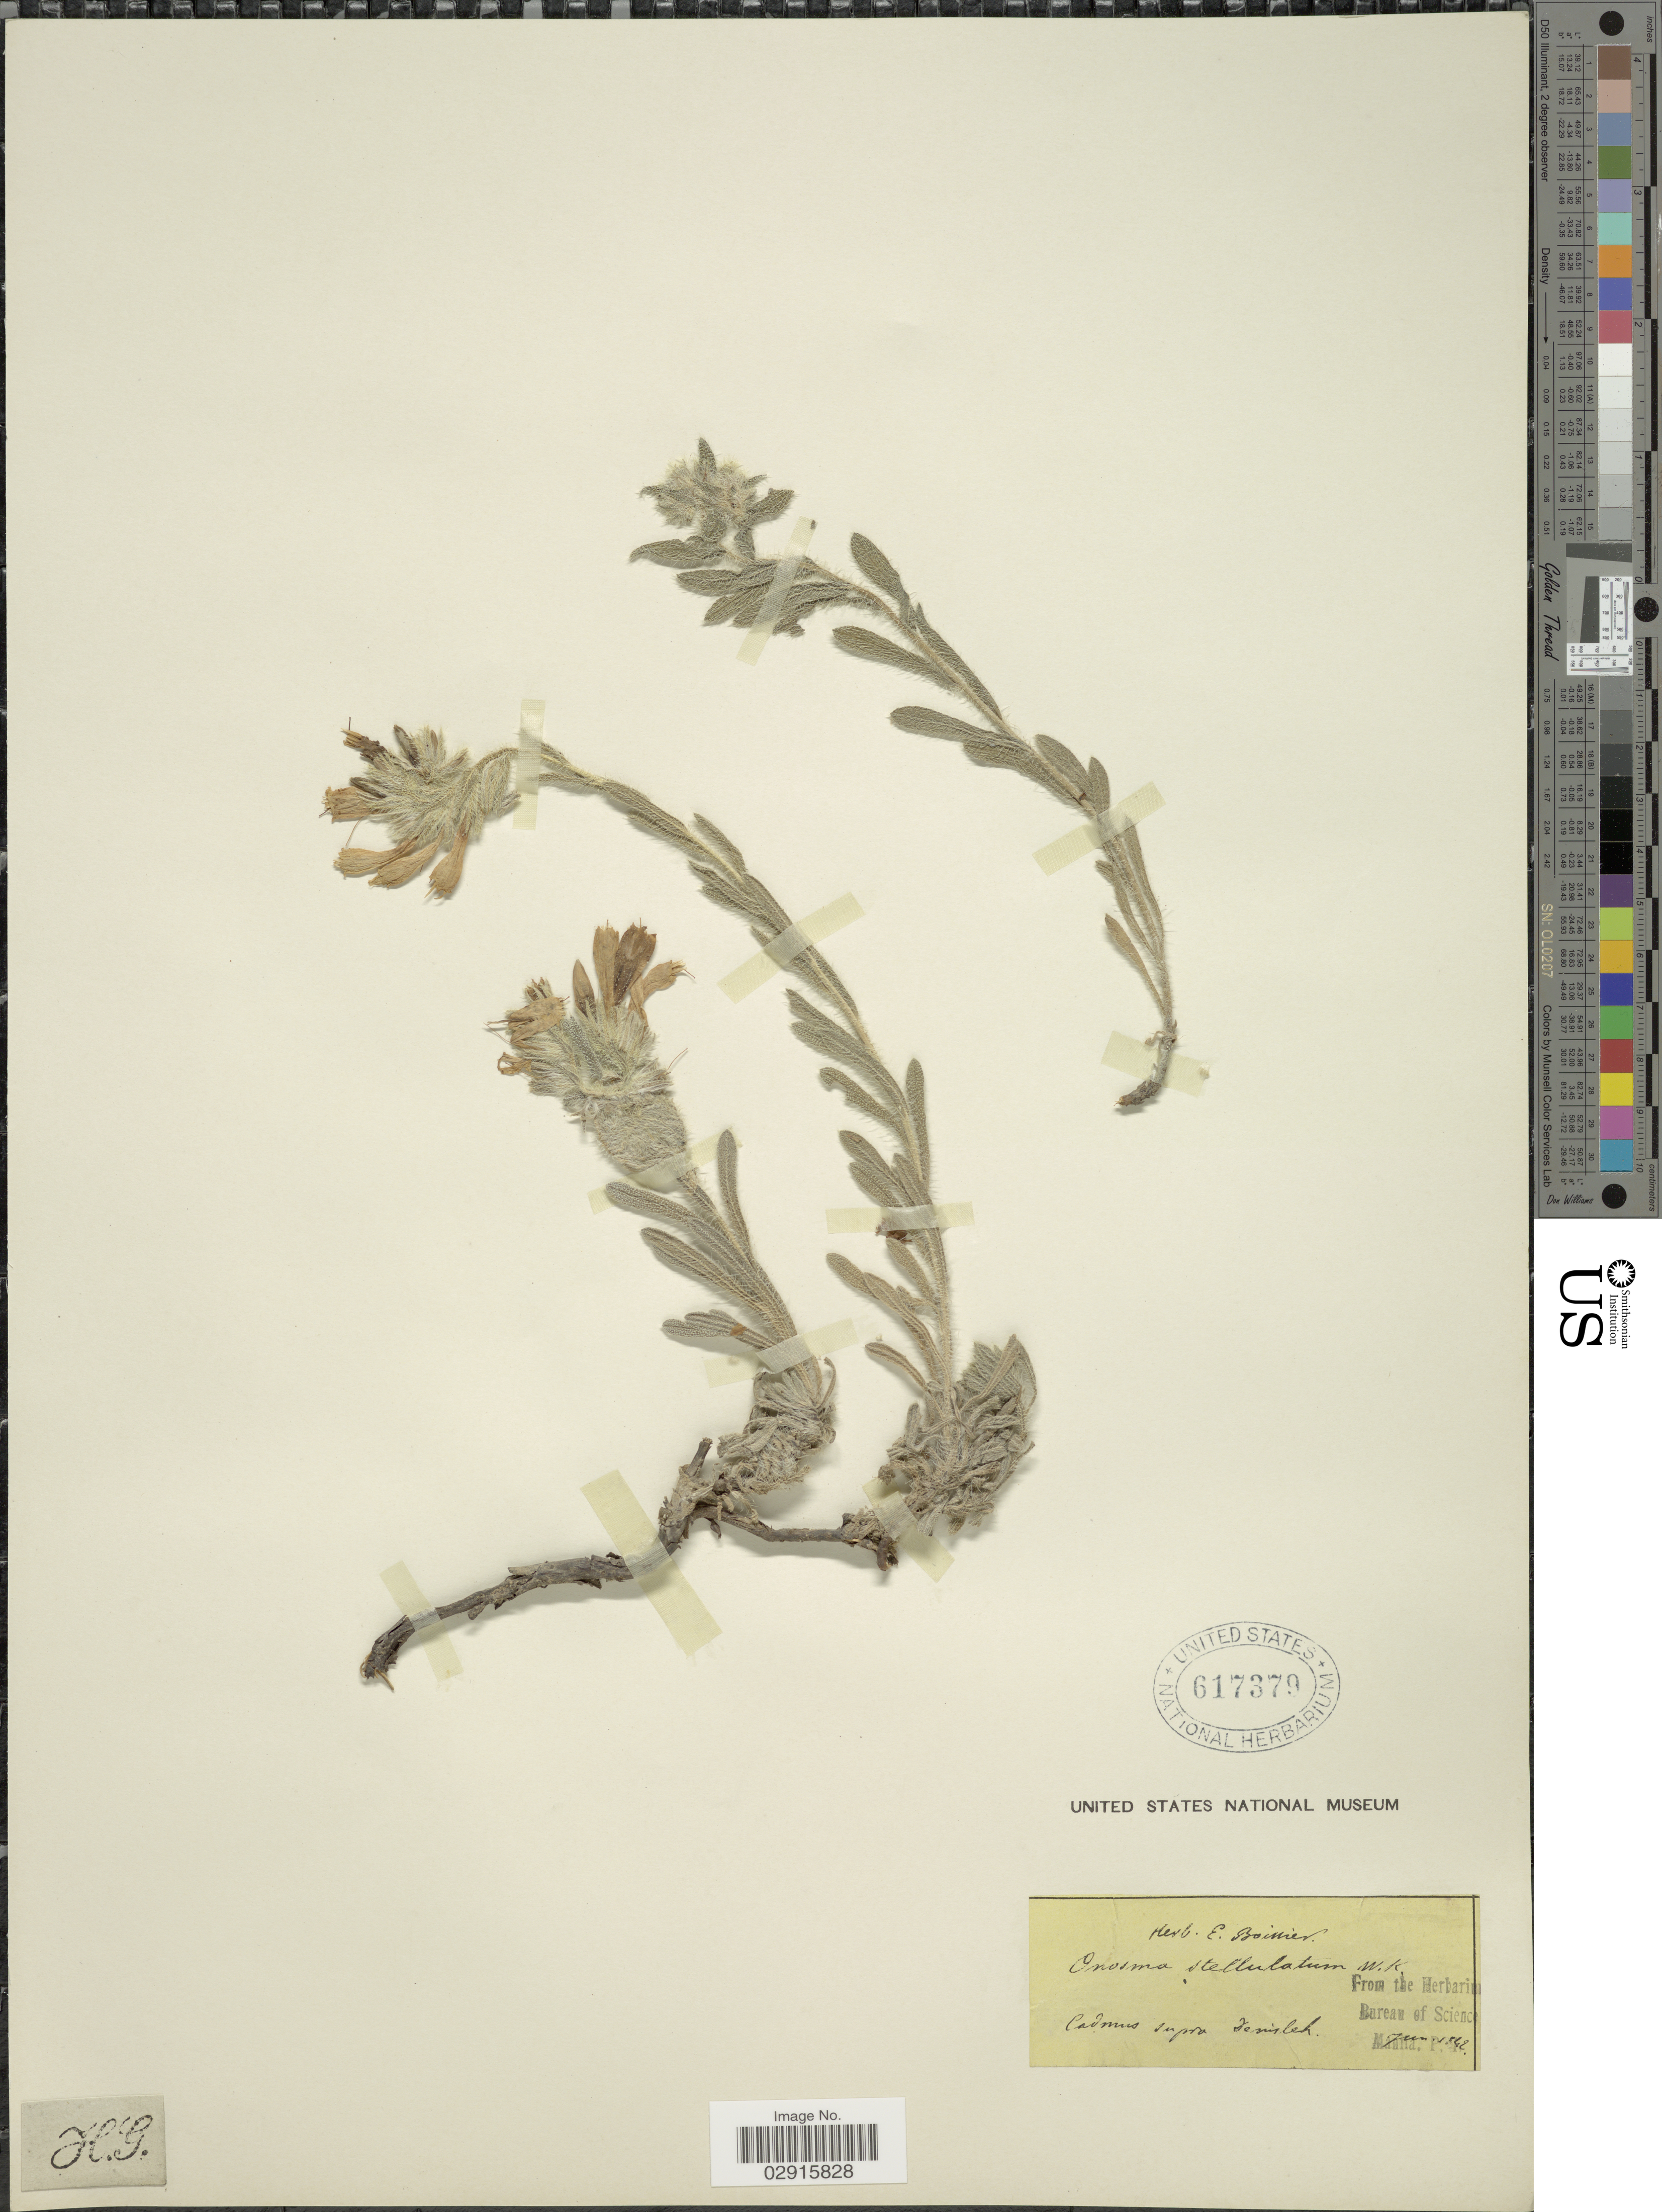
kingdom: Plantae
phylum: Tracheophyta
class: Magnoliopsida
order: Boraginales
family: Boraginaceae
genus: Onosma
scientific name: Onosma stellulata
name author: Waldst. & Kit.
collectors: H. G.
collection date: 1842-06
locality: Cadmus supra Tamisleh [interpreted].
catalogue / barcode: US 617379